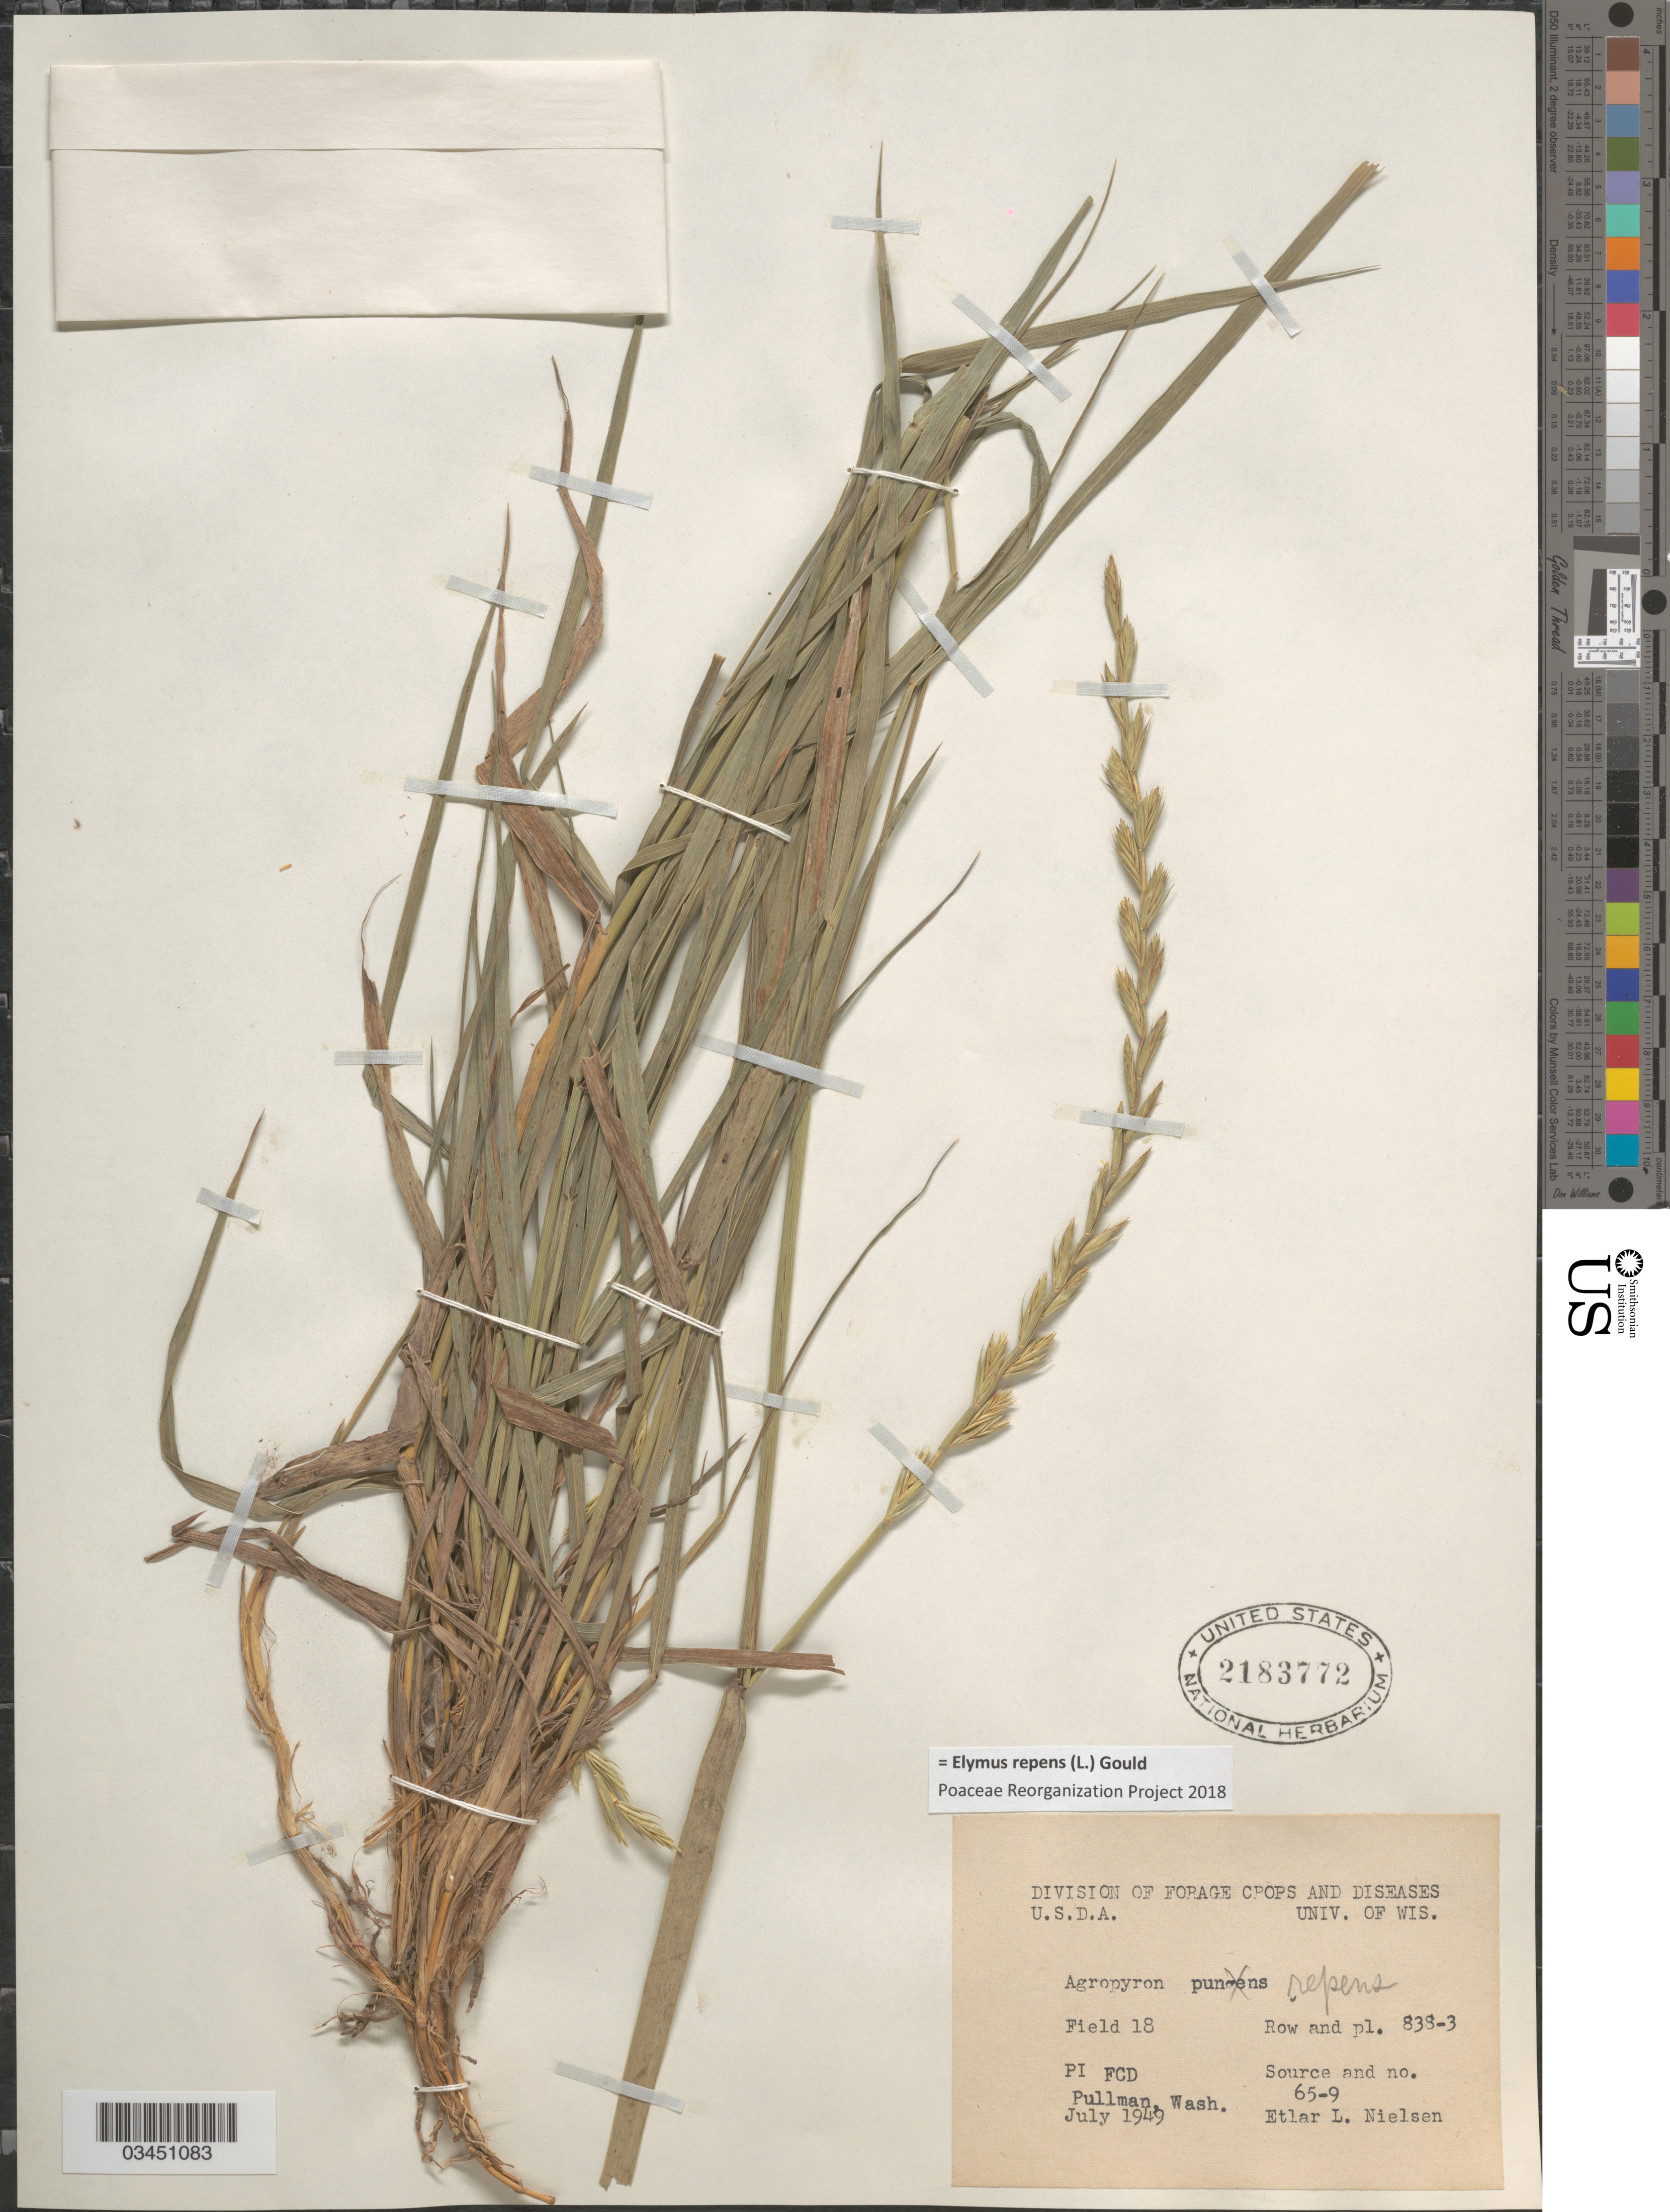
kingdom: Plantae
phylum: Tracheophyta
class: Liliopsida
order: Poales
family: Poaceae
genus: Elymus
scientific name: Elymus repens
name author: (L.) Gould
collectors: E. L. Nielsen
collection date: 1949-07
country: United States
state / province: Washington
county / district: Whitman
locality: Field 18 Row and pl. 838-3 FCD Pullman.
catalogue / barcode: US 2183772